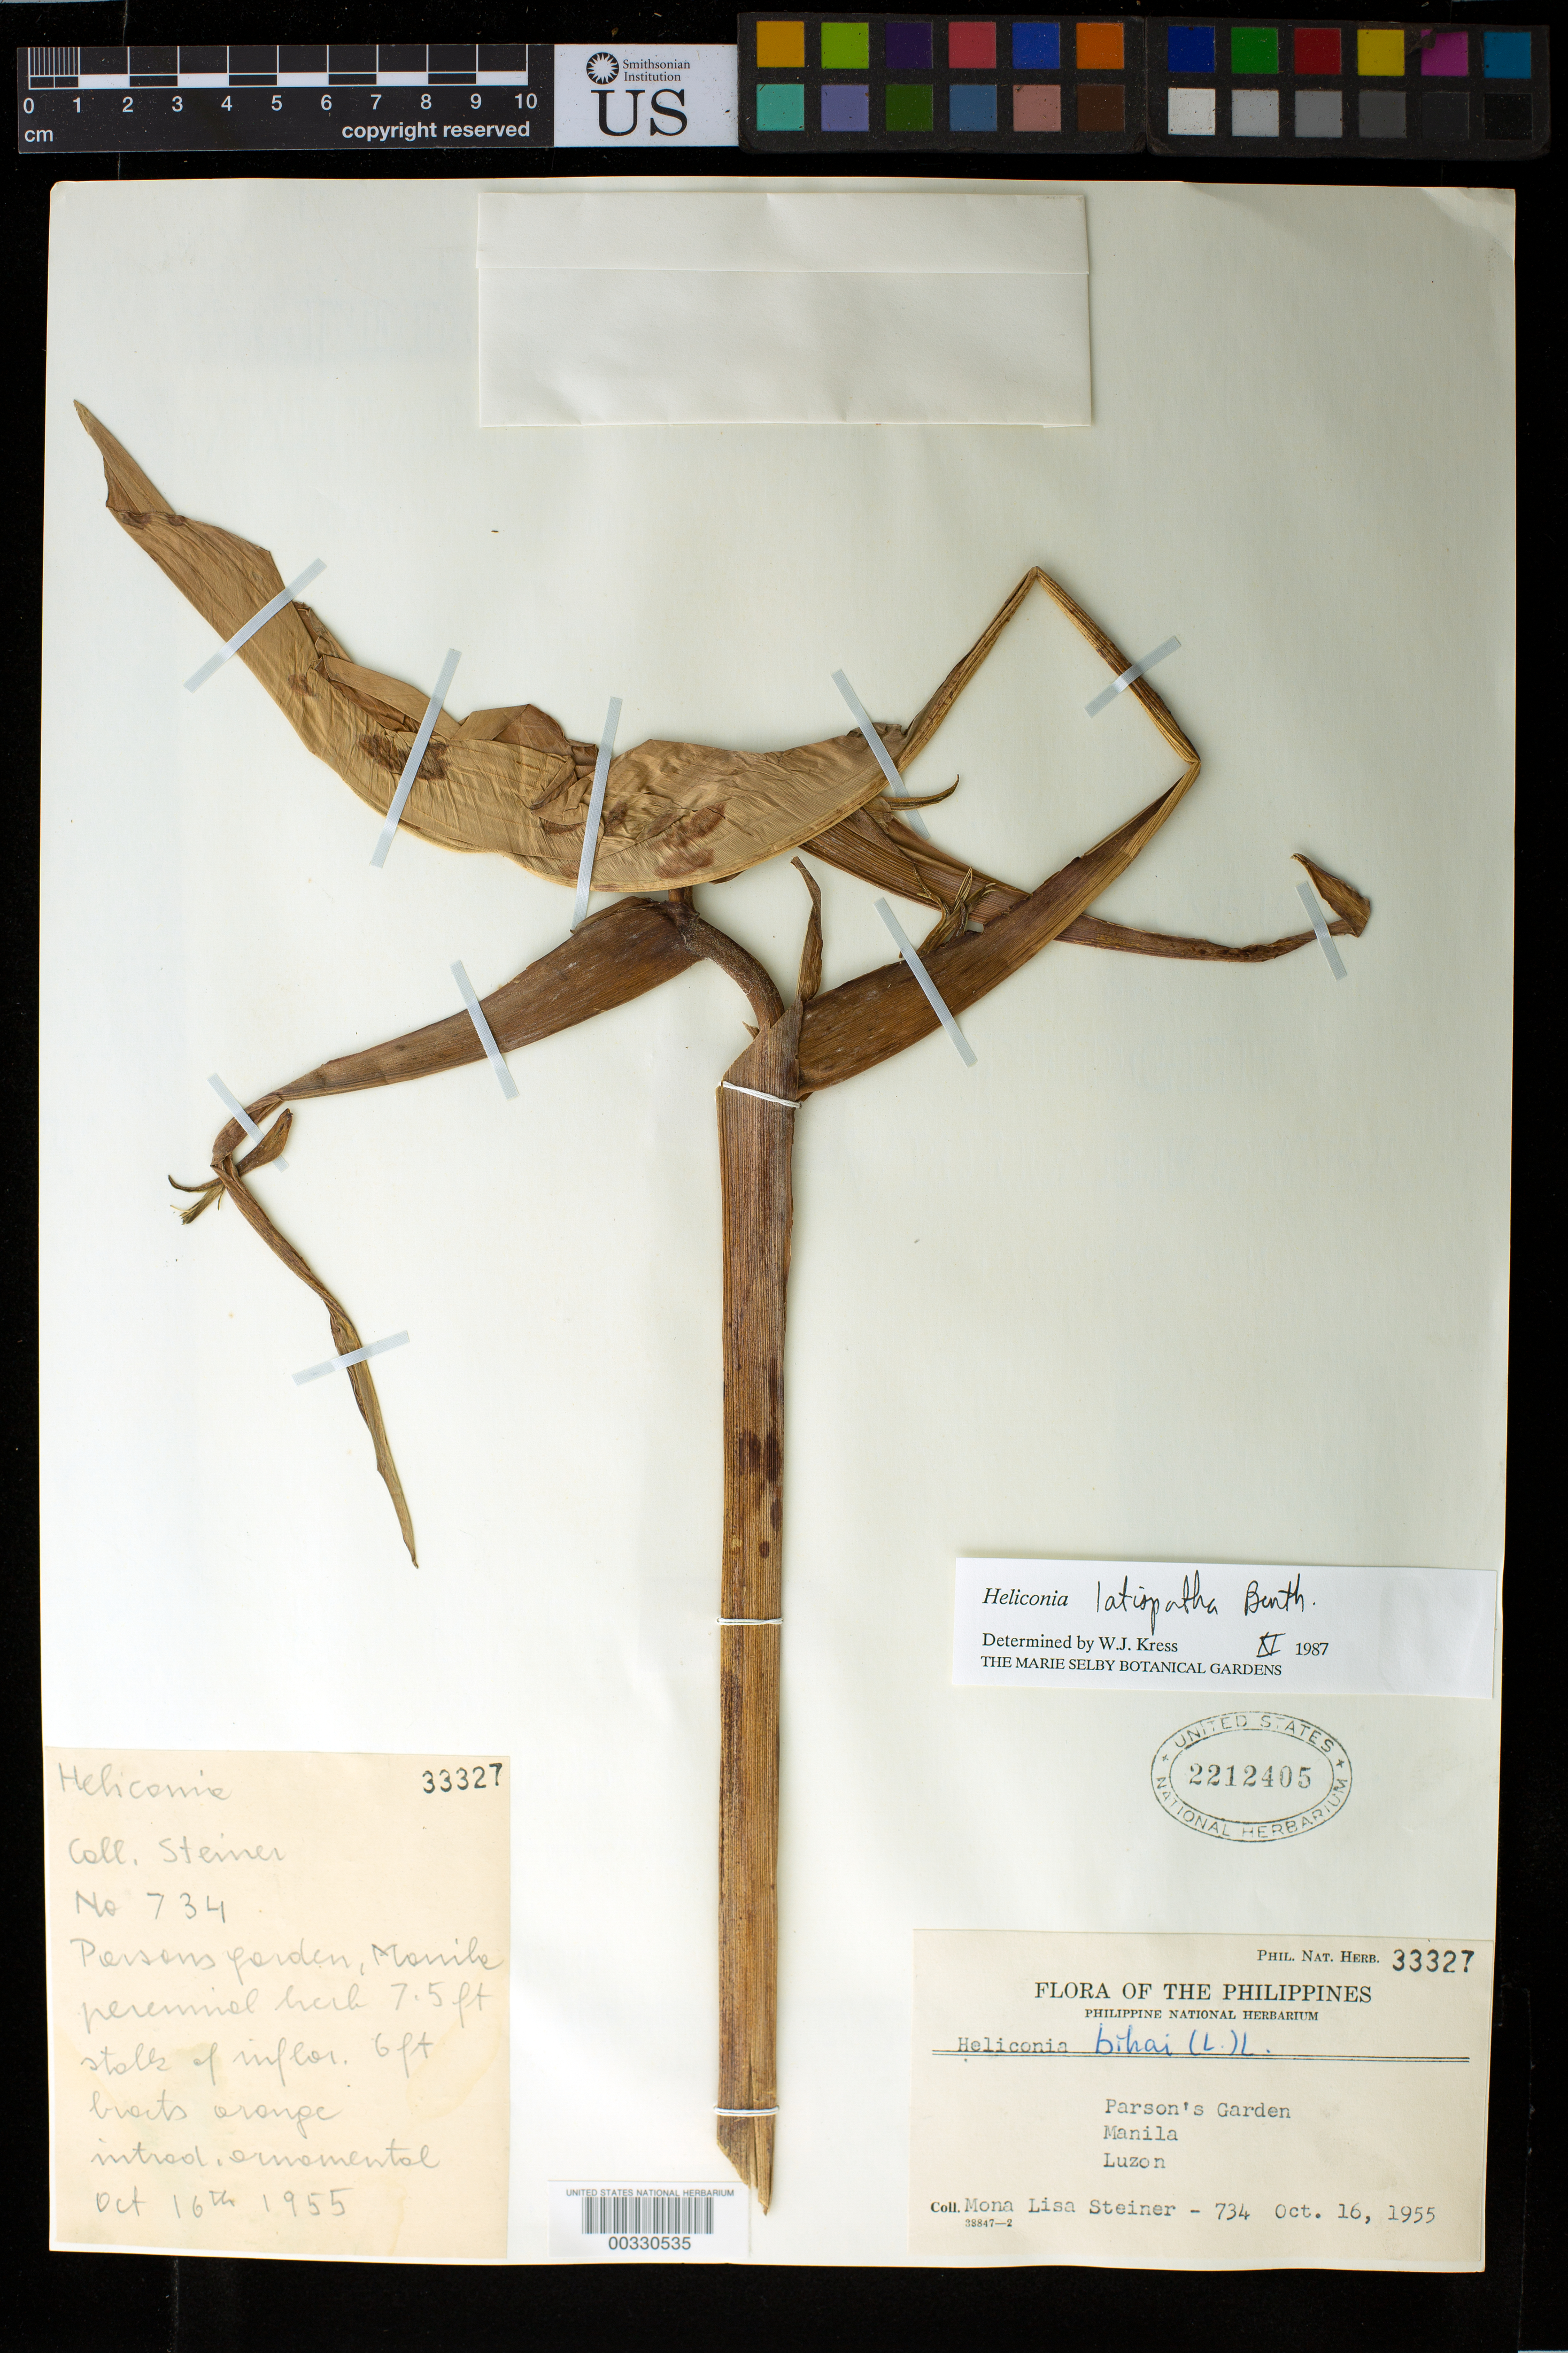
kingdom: Plantae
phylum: Tracheophyta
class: Liliopsida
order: Zingiberales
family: Heliconiaceae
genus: Heliconia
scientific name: Heliconia sp.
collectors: M. Steiner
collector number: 734 / Phil Nat Herb 33327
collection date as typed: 16 Oct 1955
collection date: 1955-10-16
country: Philippines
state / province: National Capital Region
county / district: Manila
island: Luzon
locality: Manila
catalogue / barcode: US 2212405